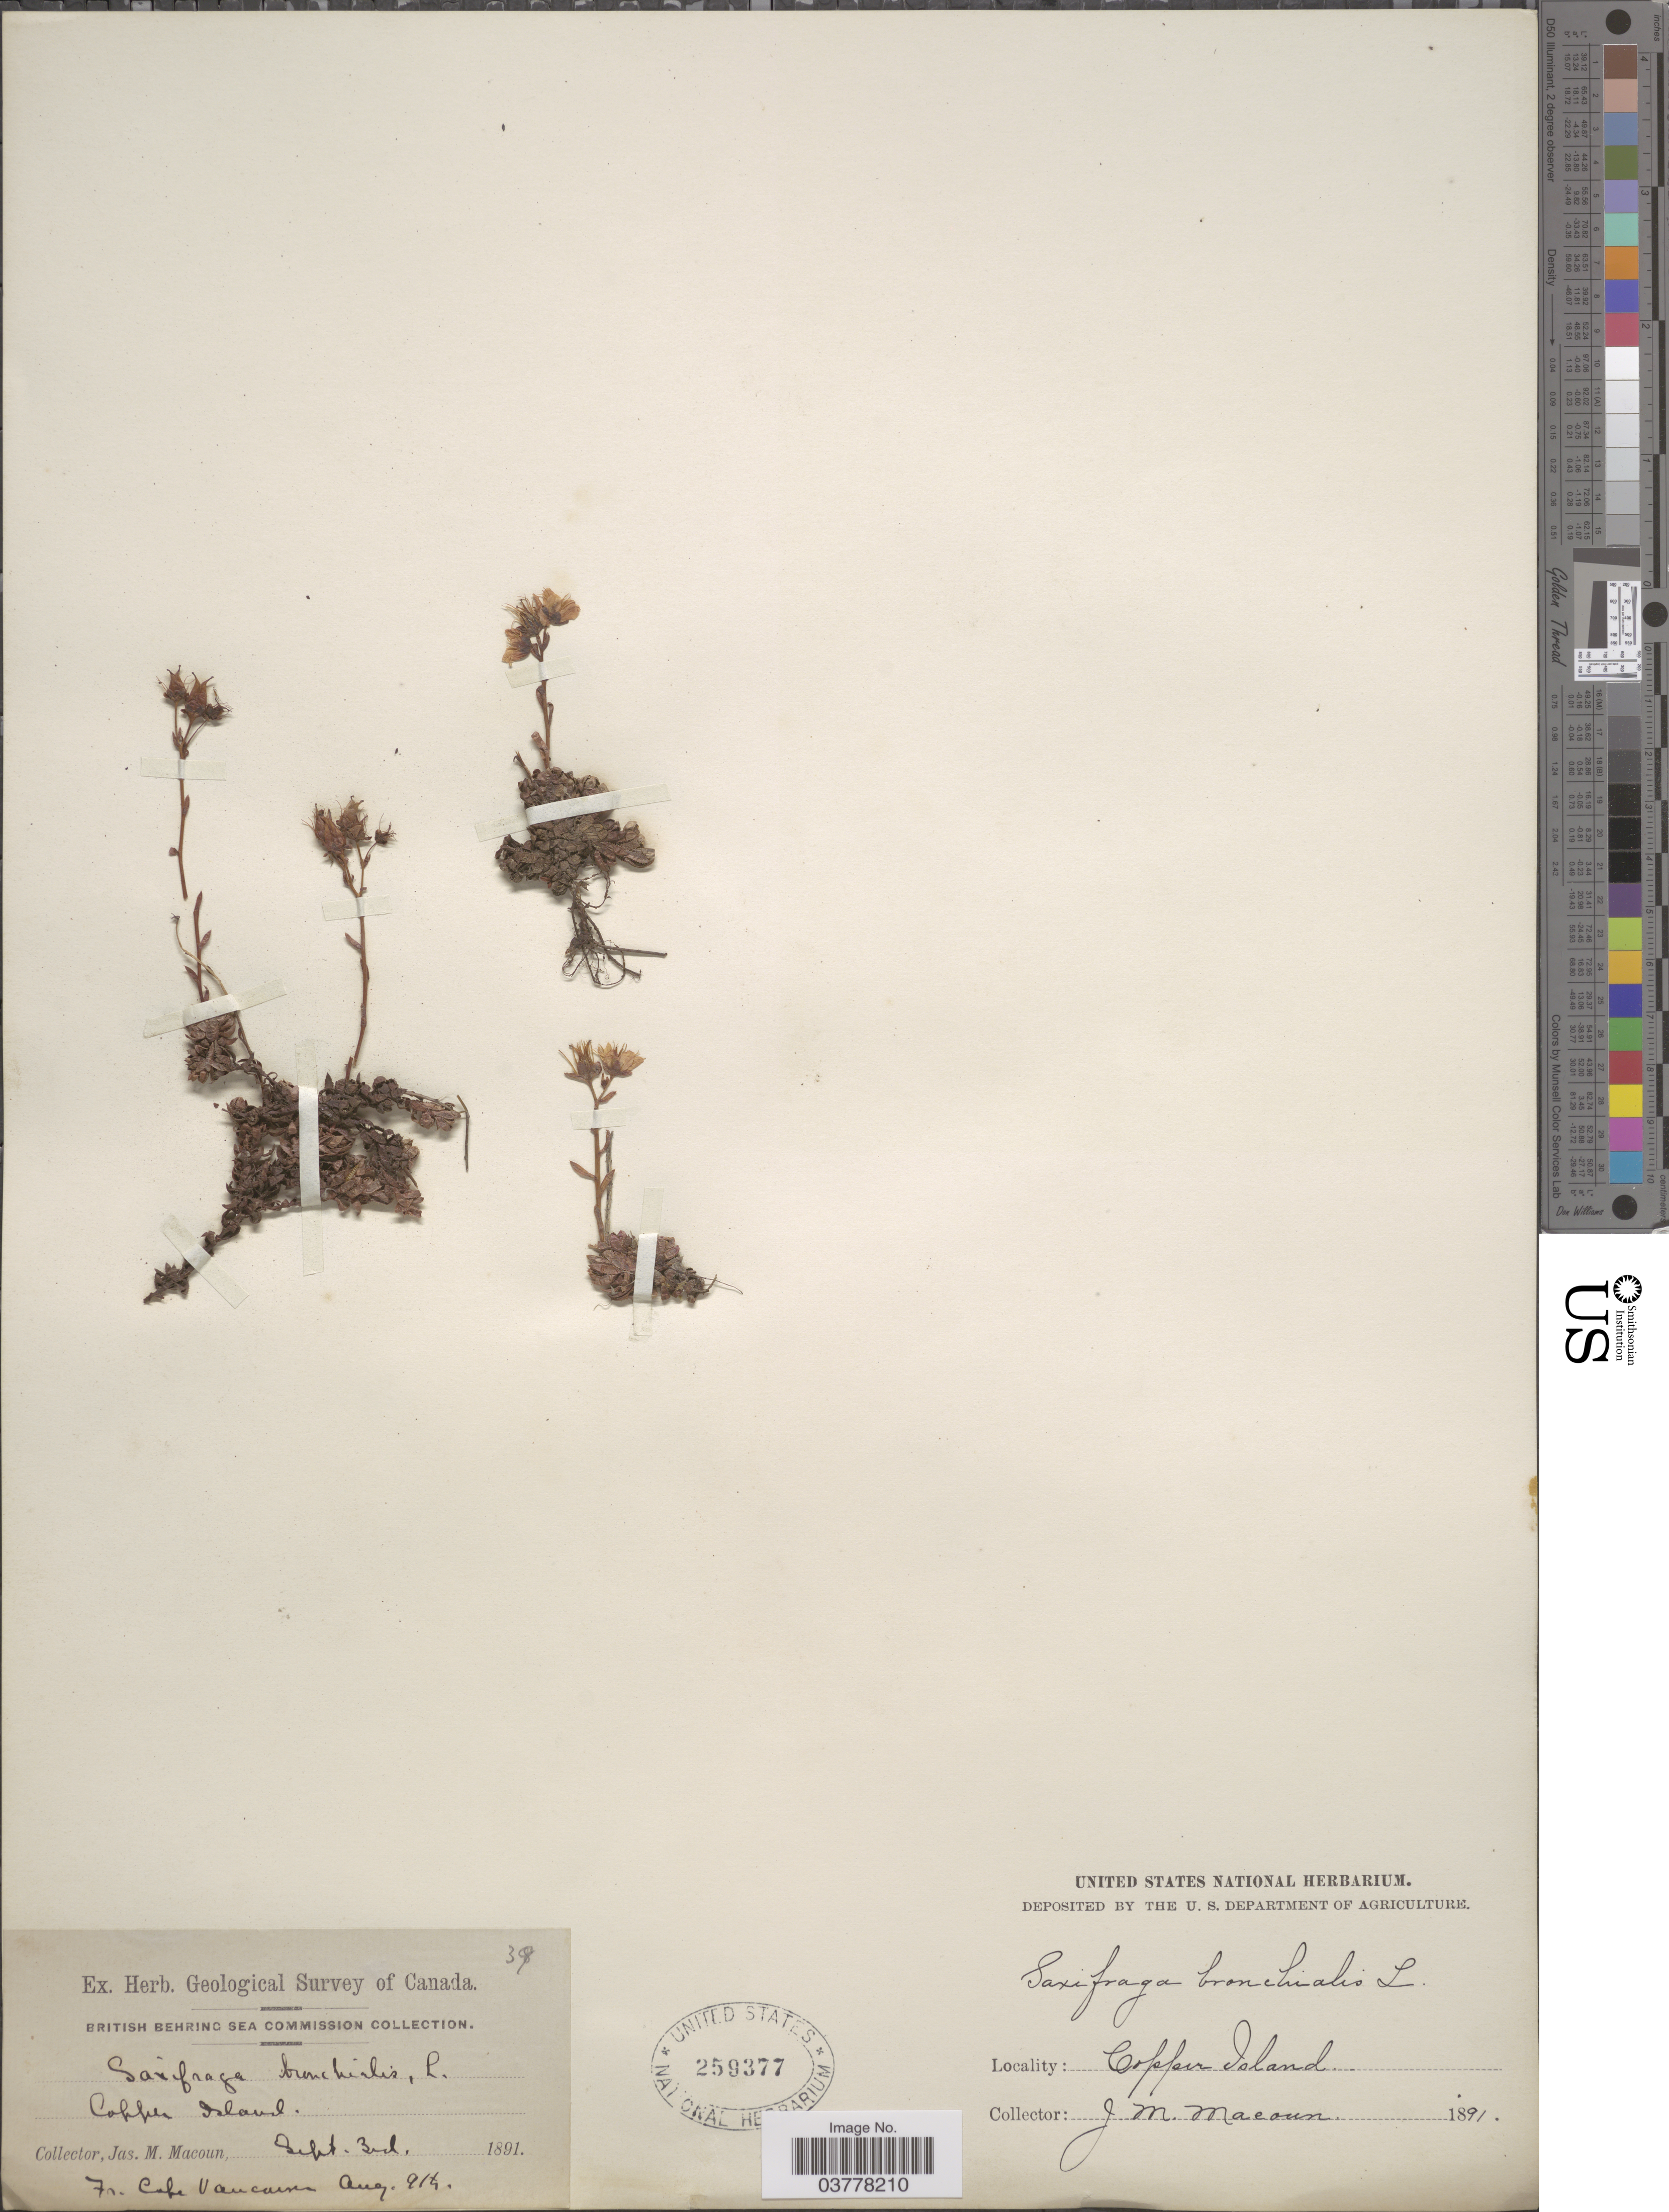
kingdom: Plantae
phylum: Tracheophyta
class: Magnoliopsida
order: Saxifragales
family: Saxifragaceae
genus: Saxifraga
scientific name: Saxifraga bronchialis subsp. funstonii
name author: (Small) Hultén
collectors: J. M. Macoun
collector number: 39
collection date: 1891-08-21/1891-09-03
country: United States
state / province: Alaska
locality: Copper Island. Fr. Cape Vancouver.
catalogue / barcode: US 259377